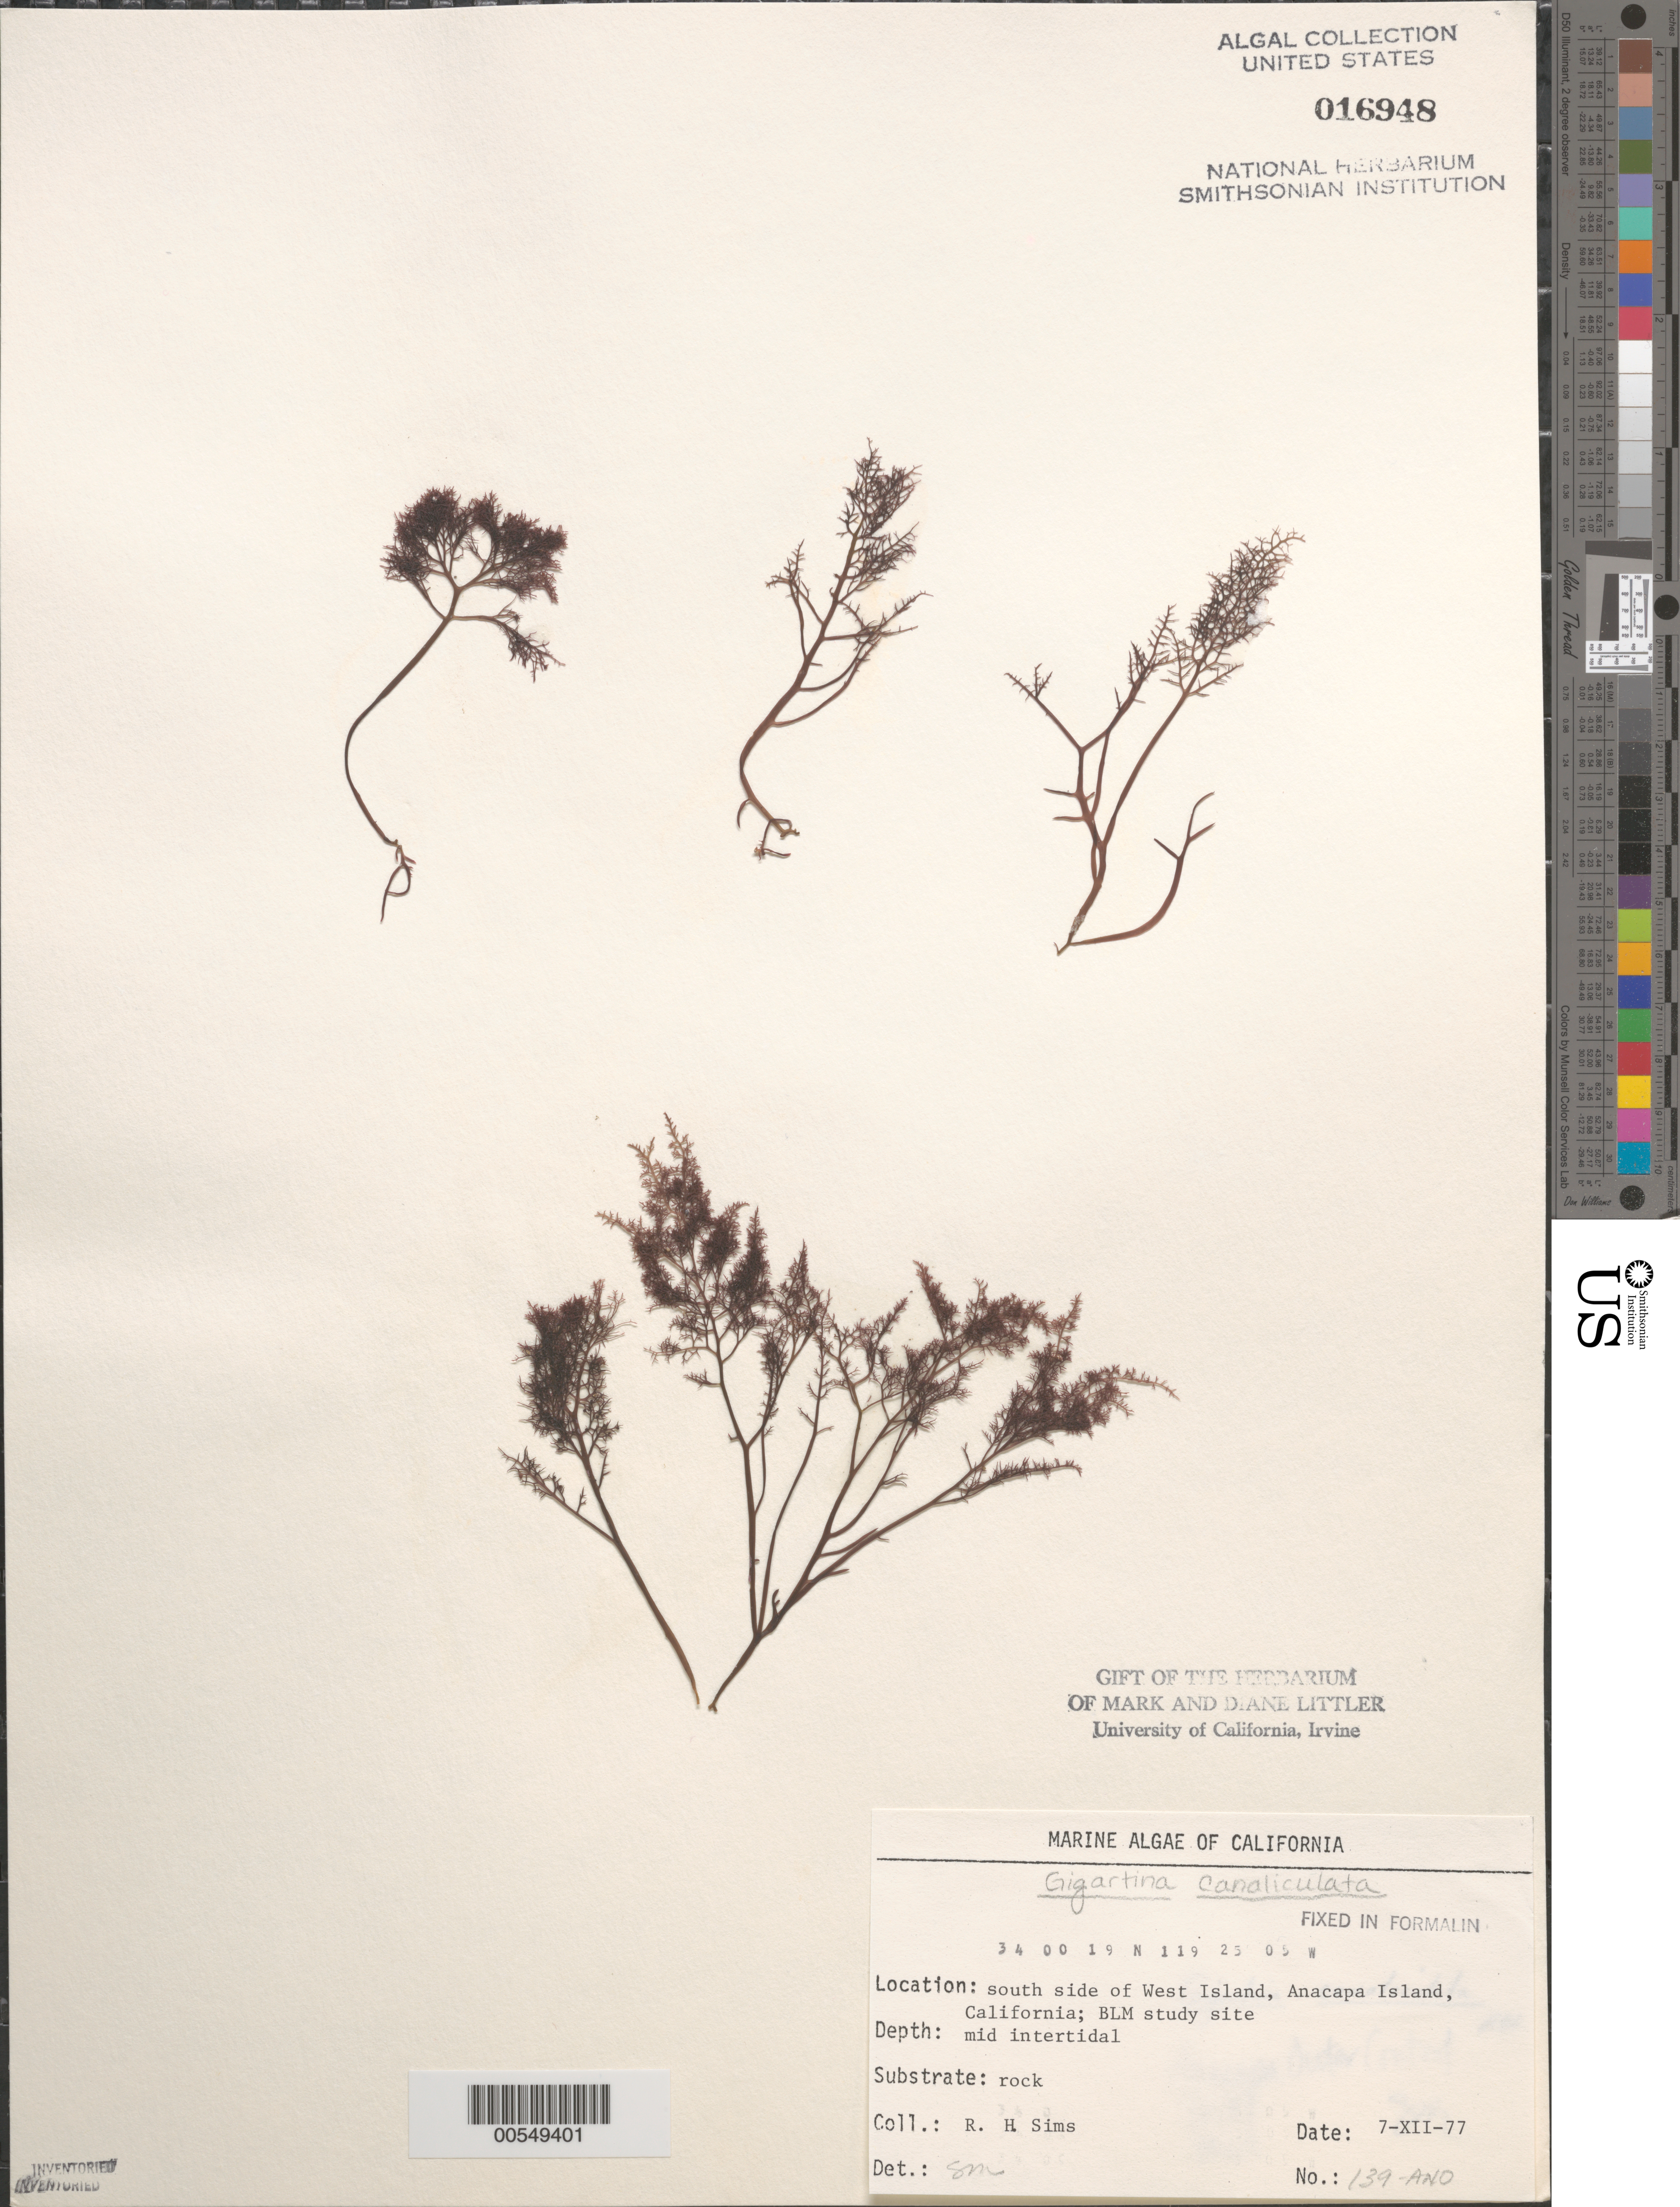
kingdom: Plantae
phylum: Rhodophyta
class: Florideophyceae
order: Gigartinales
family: Gigartinaceae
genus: Chondracanthus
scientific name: Chondracanthus canaliculatus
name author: (Harv.) Guiry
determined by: Algae name updating Project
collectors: R. H. Sims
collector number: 139-ANO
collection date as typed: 07 Dec 1977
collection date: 1977-12-07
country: United States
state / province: California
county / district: Ventura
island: Anacapa Island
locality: South side of west island, near Cat Rock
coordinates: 34 00'19"N, 119 25'05"W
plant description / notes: BLM-SOCALBIGHT Rocky Intertidal Survey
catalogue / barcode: US 16948